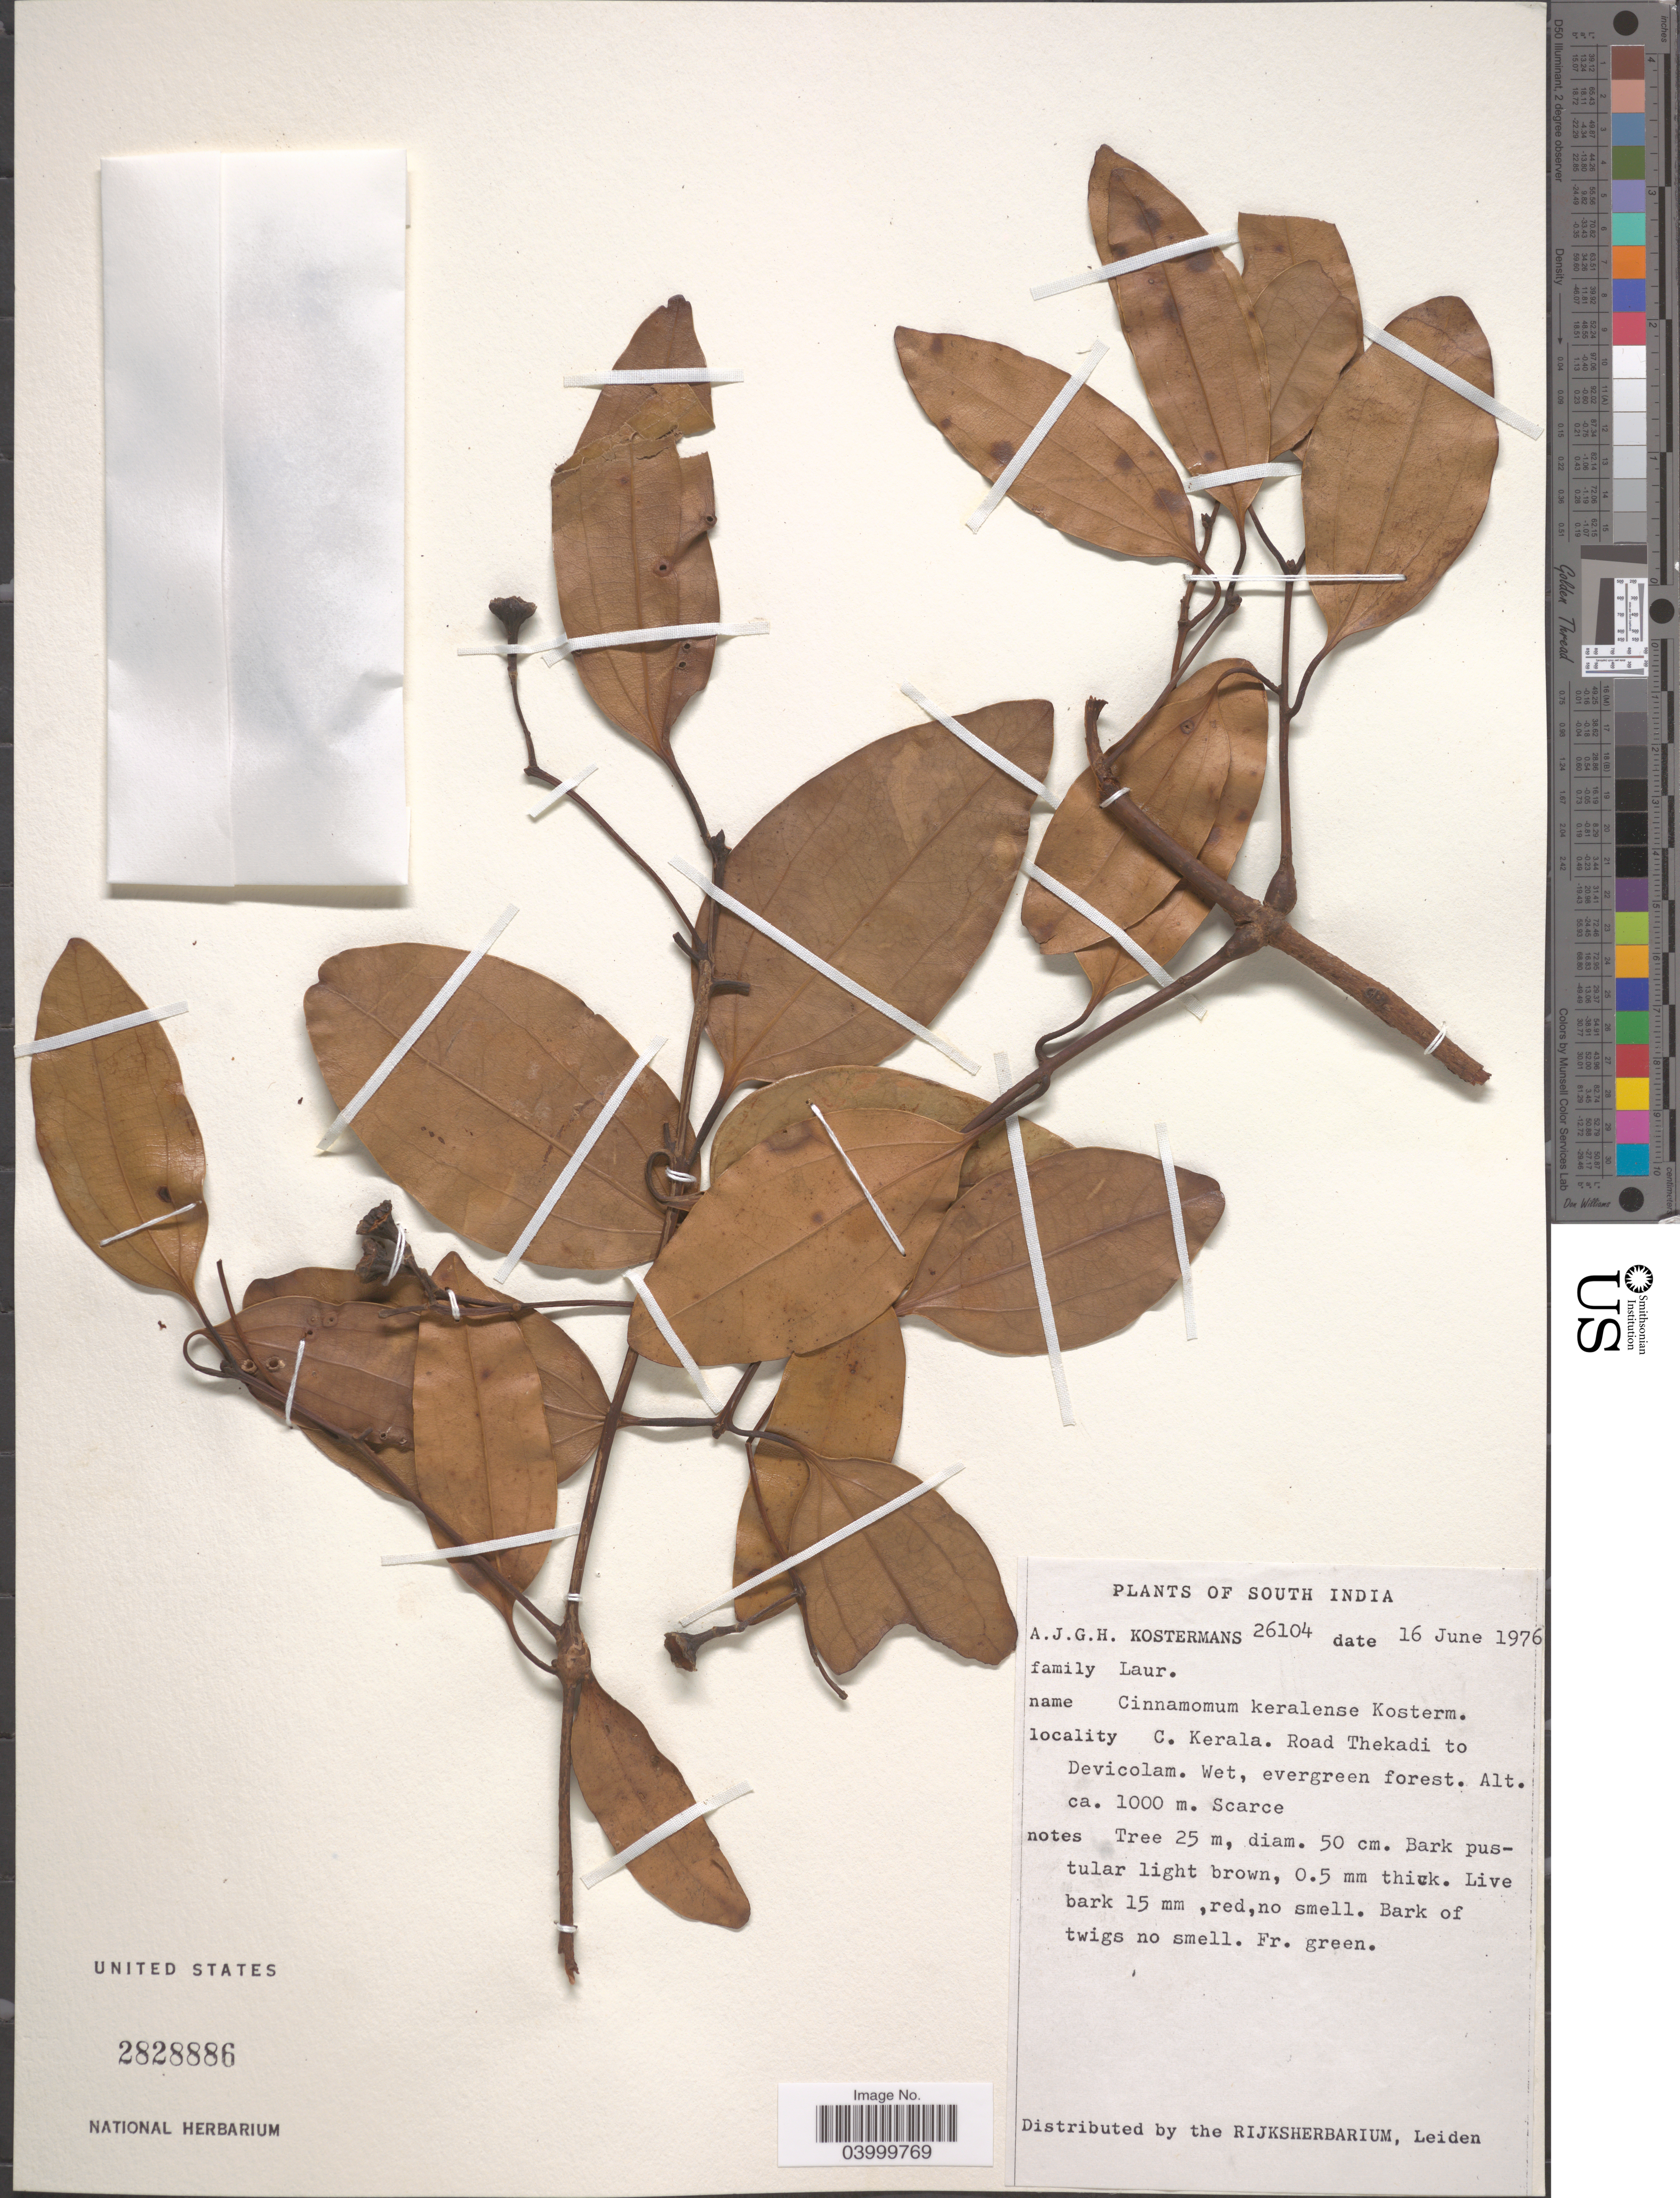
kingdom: Plantae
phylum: Tracheophyta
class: Magnoliopsida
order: Laurales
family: Lauraceae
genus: Cinnamomum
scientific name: Cinnamomum keralaense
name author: Kosterm.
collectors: A. J. G. Kostermans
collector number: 26104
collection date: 1976-06-16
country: India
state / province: Kerala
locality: South India. C. Kerala. Road Thekadi to Devicolam.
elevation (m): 1000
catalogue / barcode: US 2828886